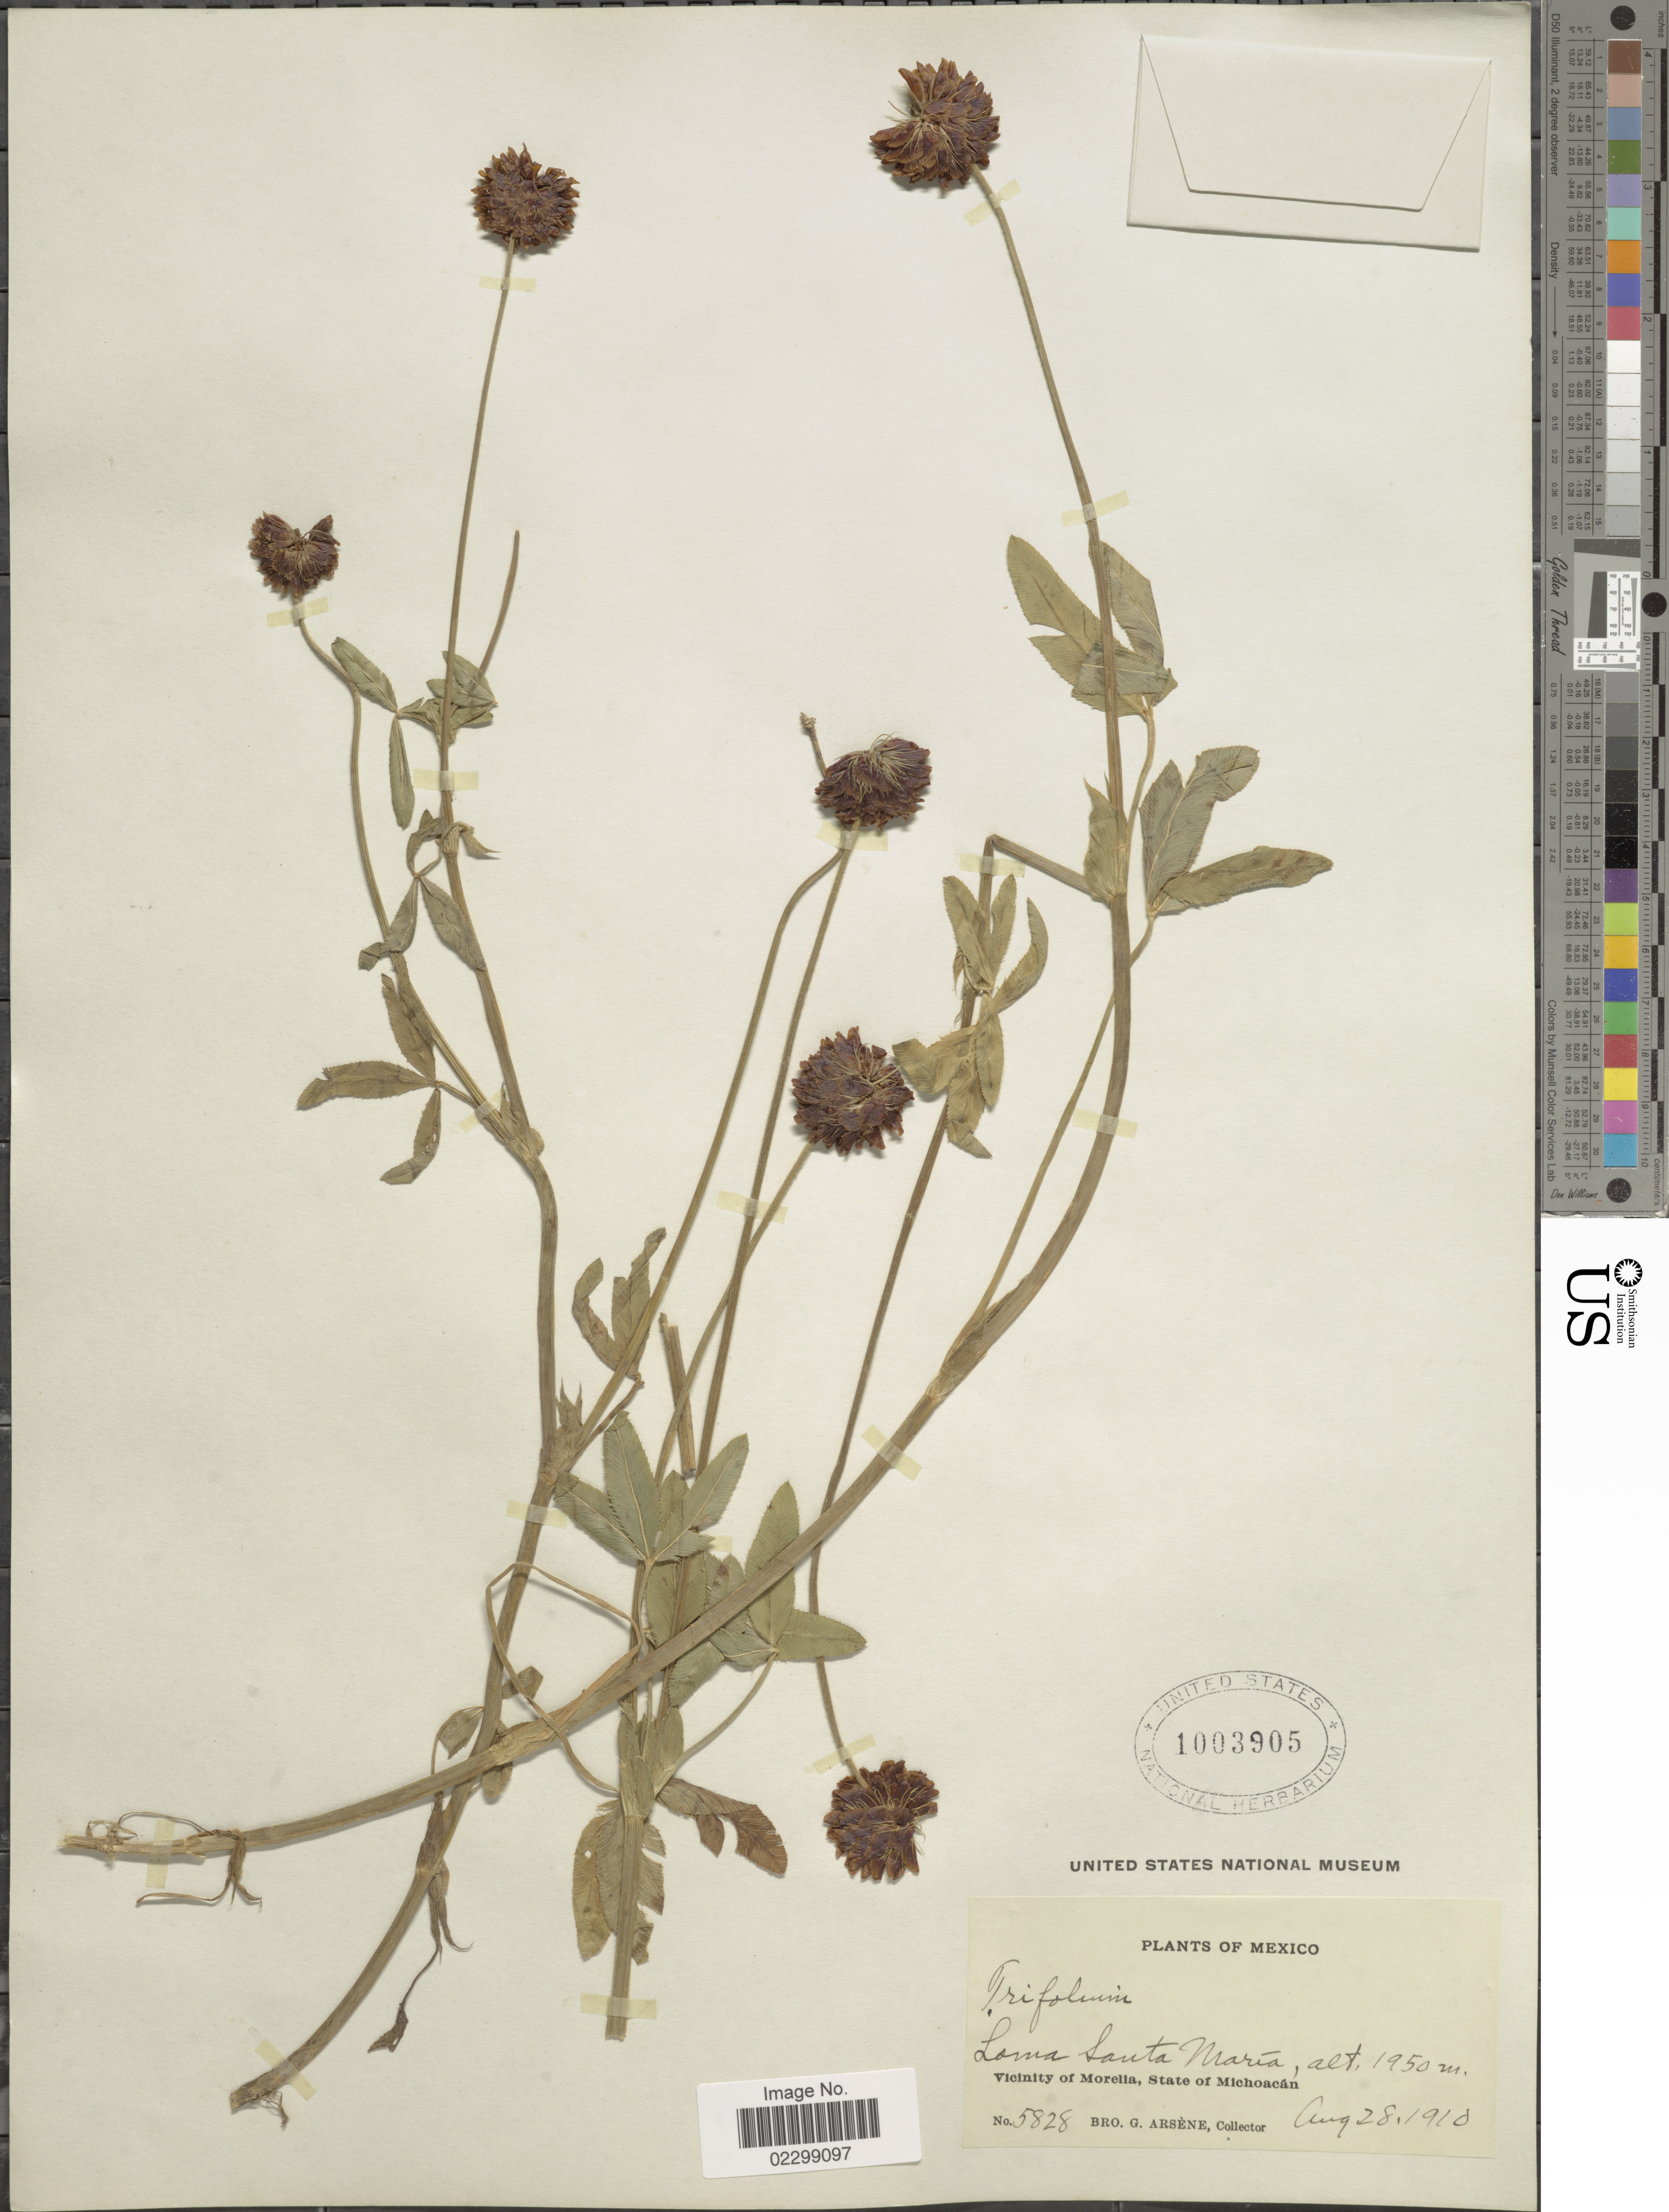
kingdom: Plantae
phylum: Tracheophyta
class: Magnoliopsida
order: Fabales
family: Fabaceae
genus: Trifolium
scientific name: Trifolium sp.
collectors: Bro. G. Arsène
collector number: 5828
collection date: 1910-08-28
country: Mexico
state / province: Michoacán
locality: Loma Santa María, vicinity of Morelia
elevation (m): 1950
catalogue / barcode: US 1003905